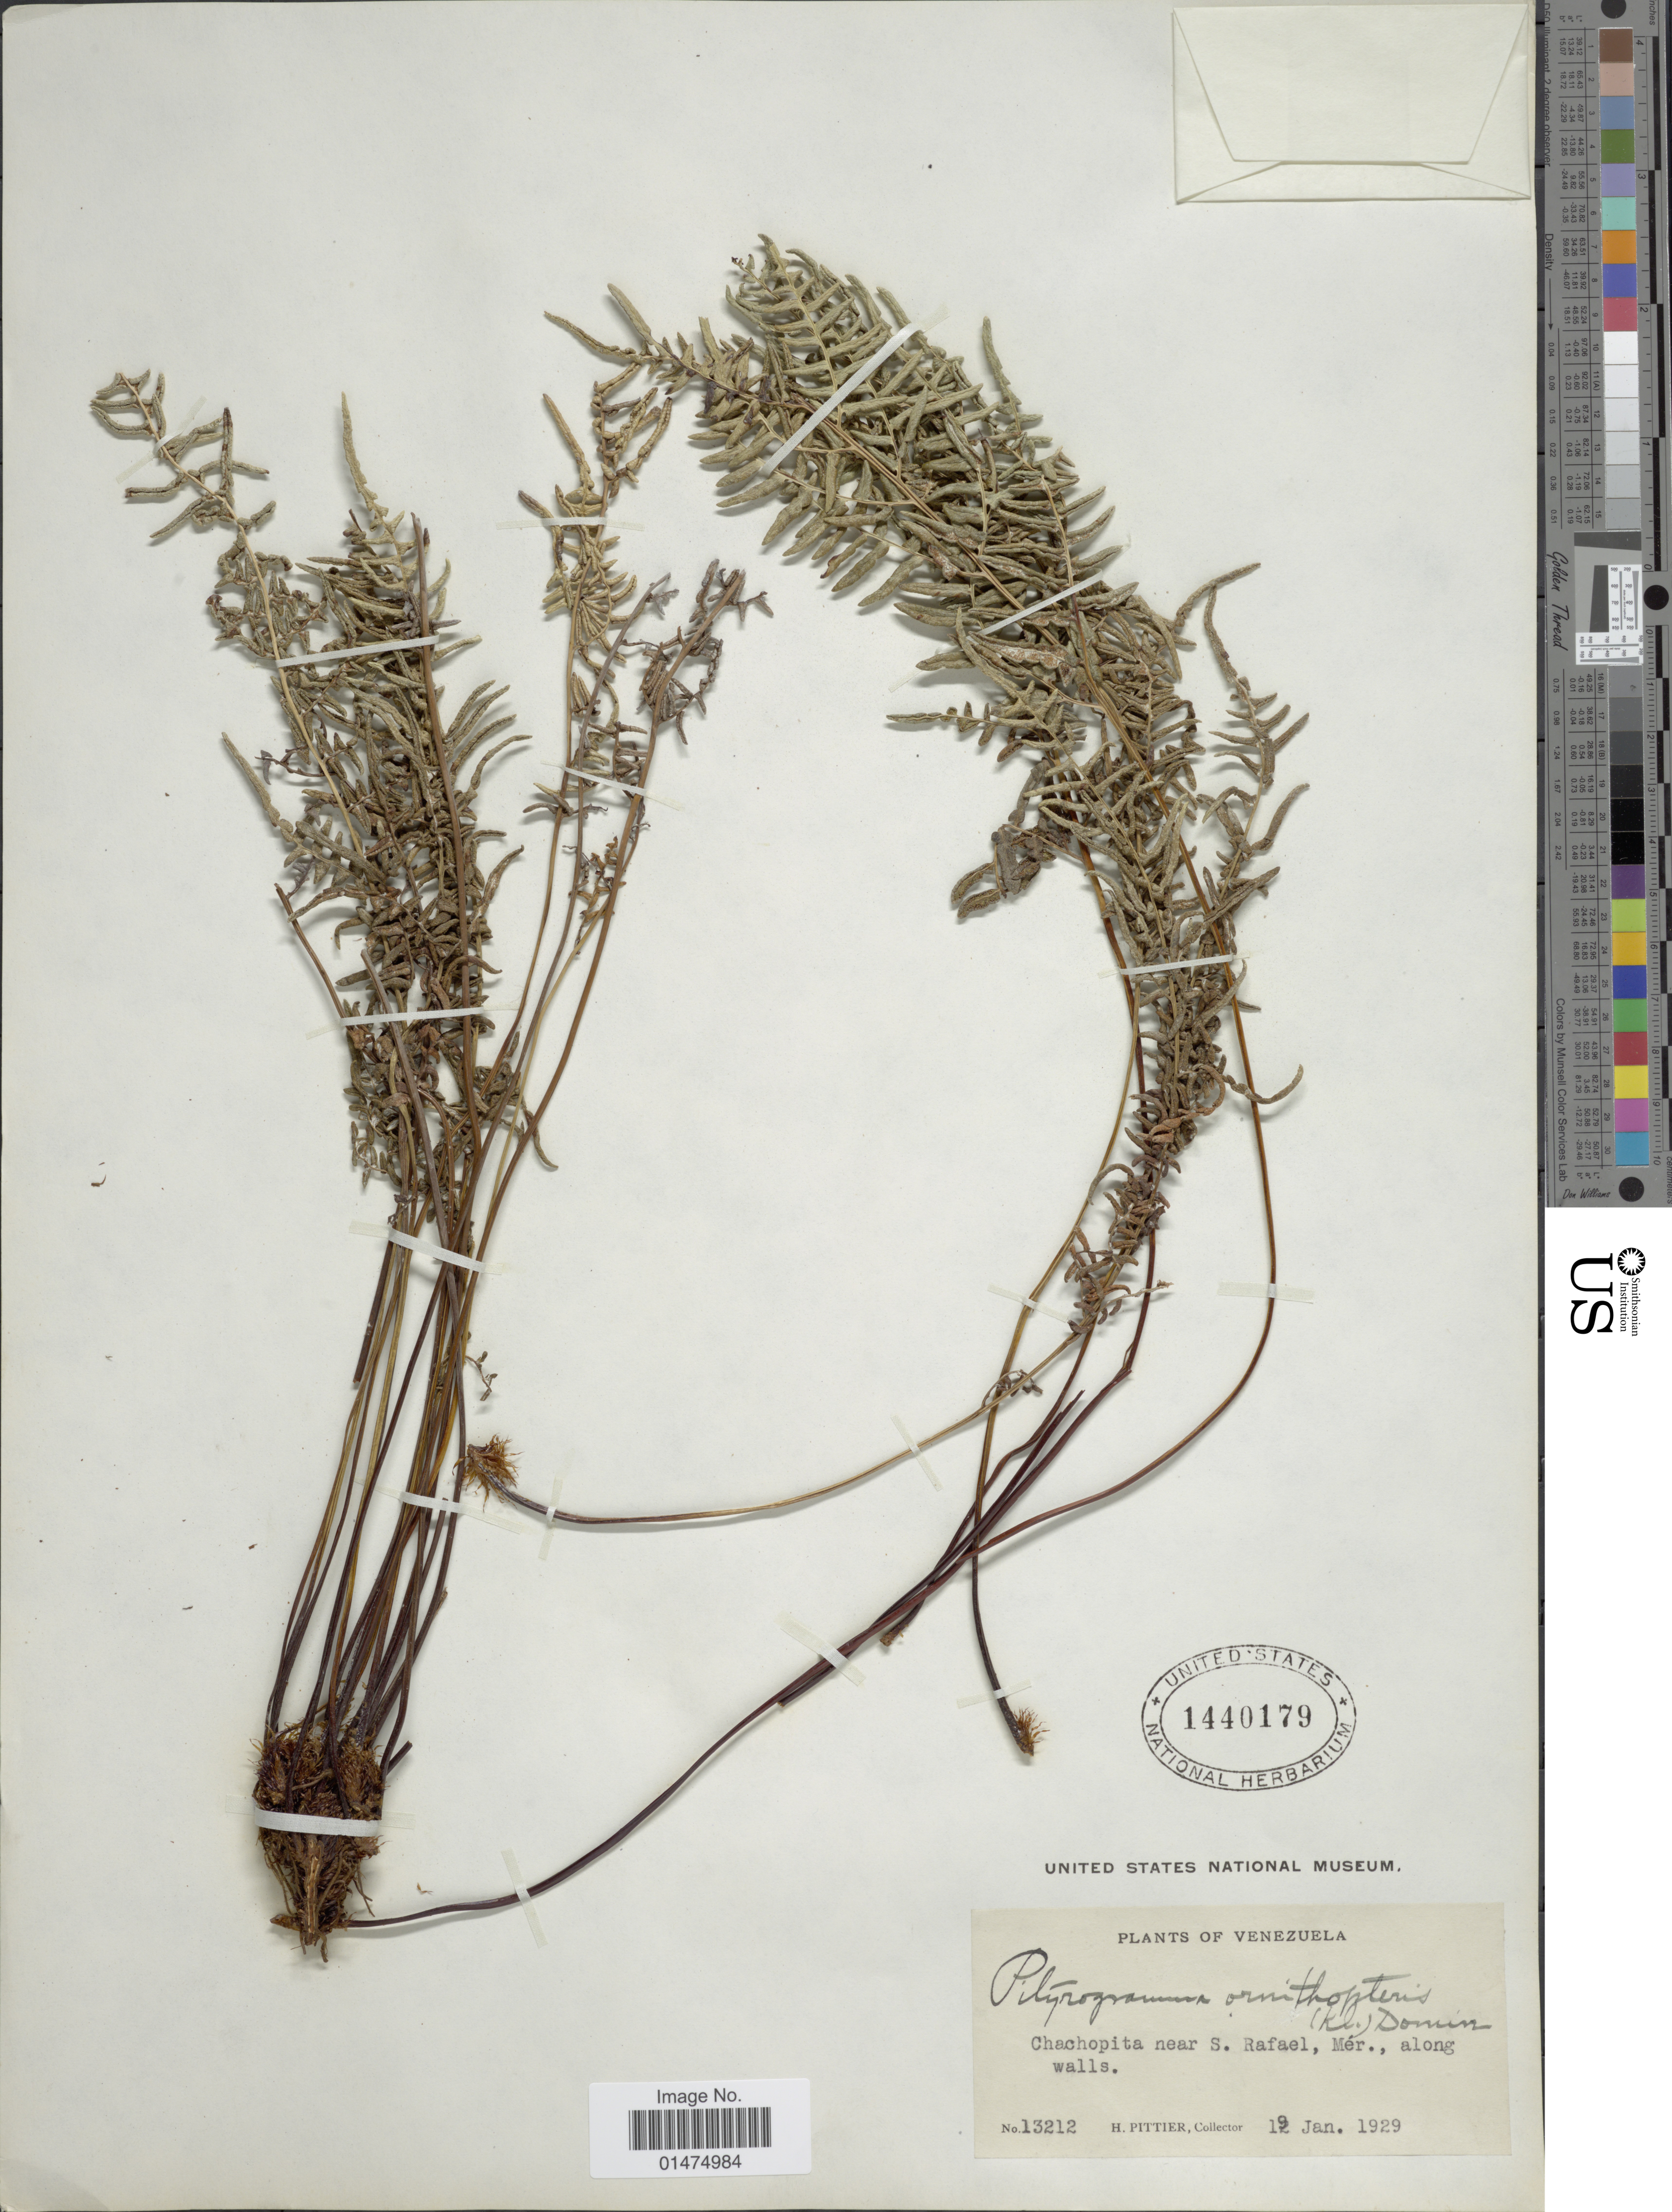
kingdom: Plantae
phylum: Tracheophyta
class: Polypodiopsida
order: Polypodiales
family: Pteridaceae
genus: Pityrogramma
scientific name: Pityrogramma chrysoconia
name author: (Desv.) Maxon ex Domin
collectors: H. F. Pittier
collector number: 13212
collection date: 1929-01-12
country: Venezuela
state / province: Mérida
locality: Chachopita near S. Rafael.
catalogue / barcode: US 1440179